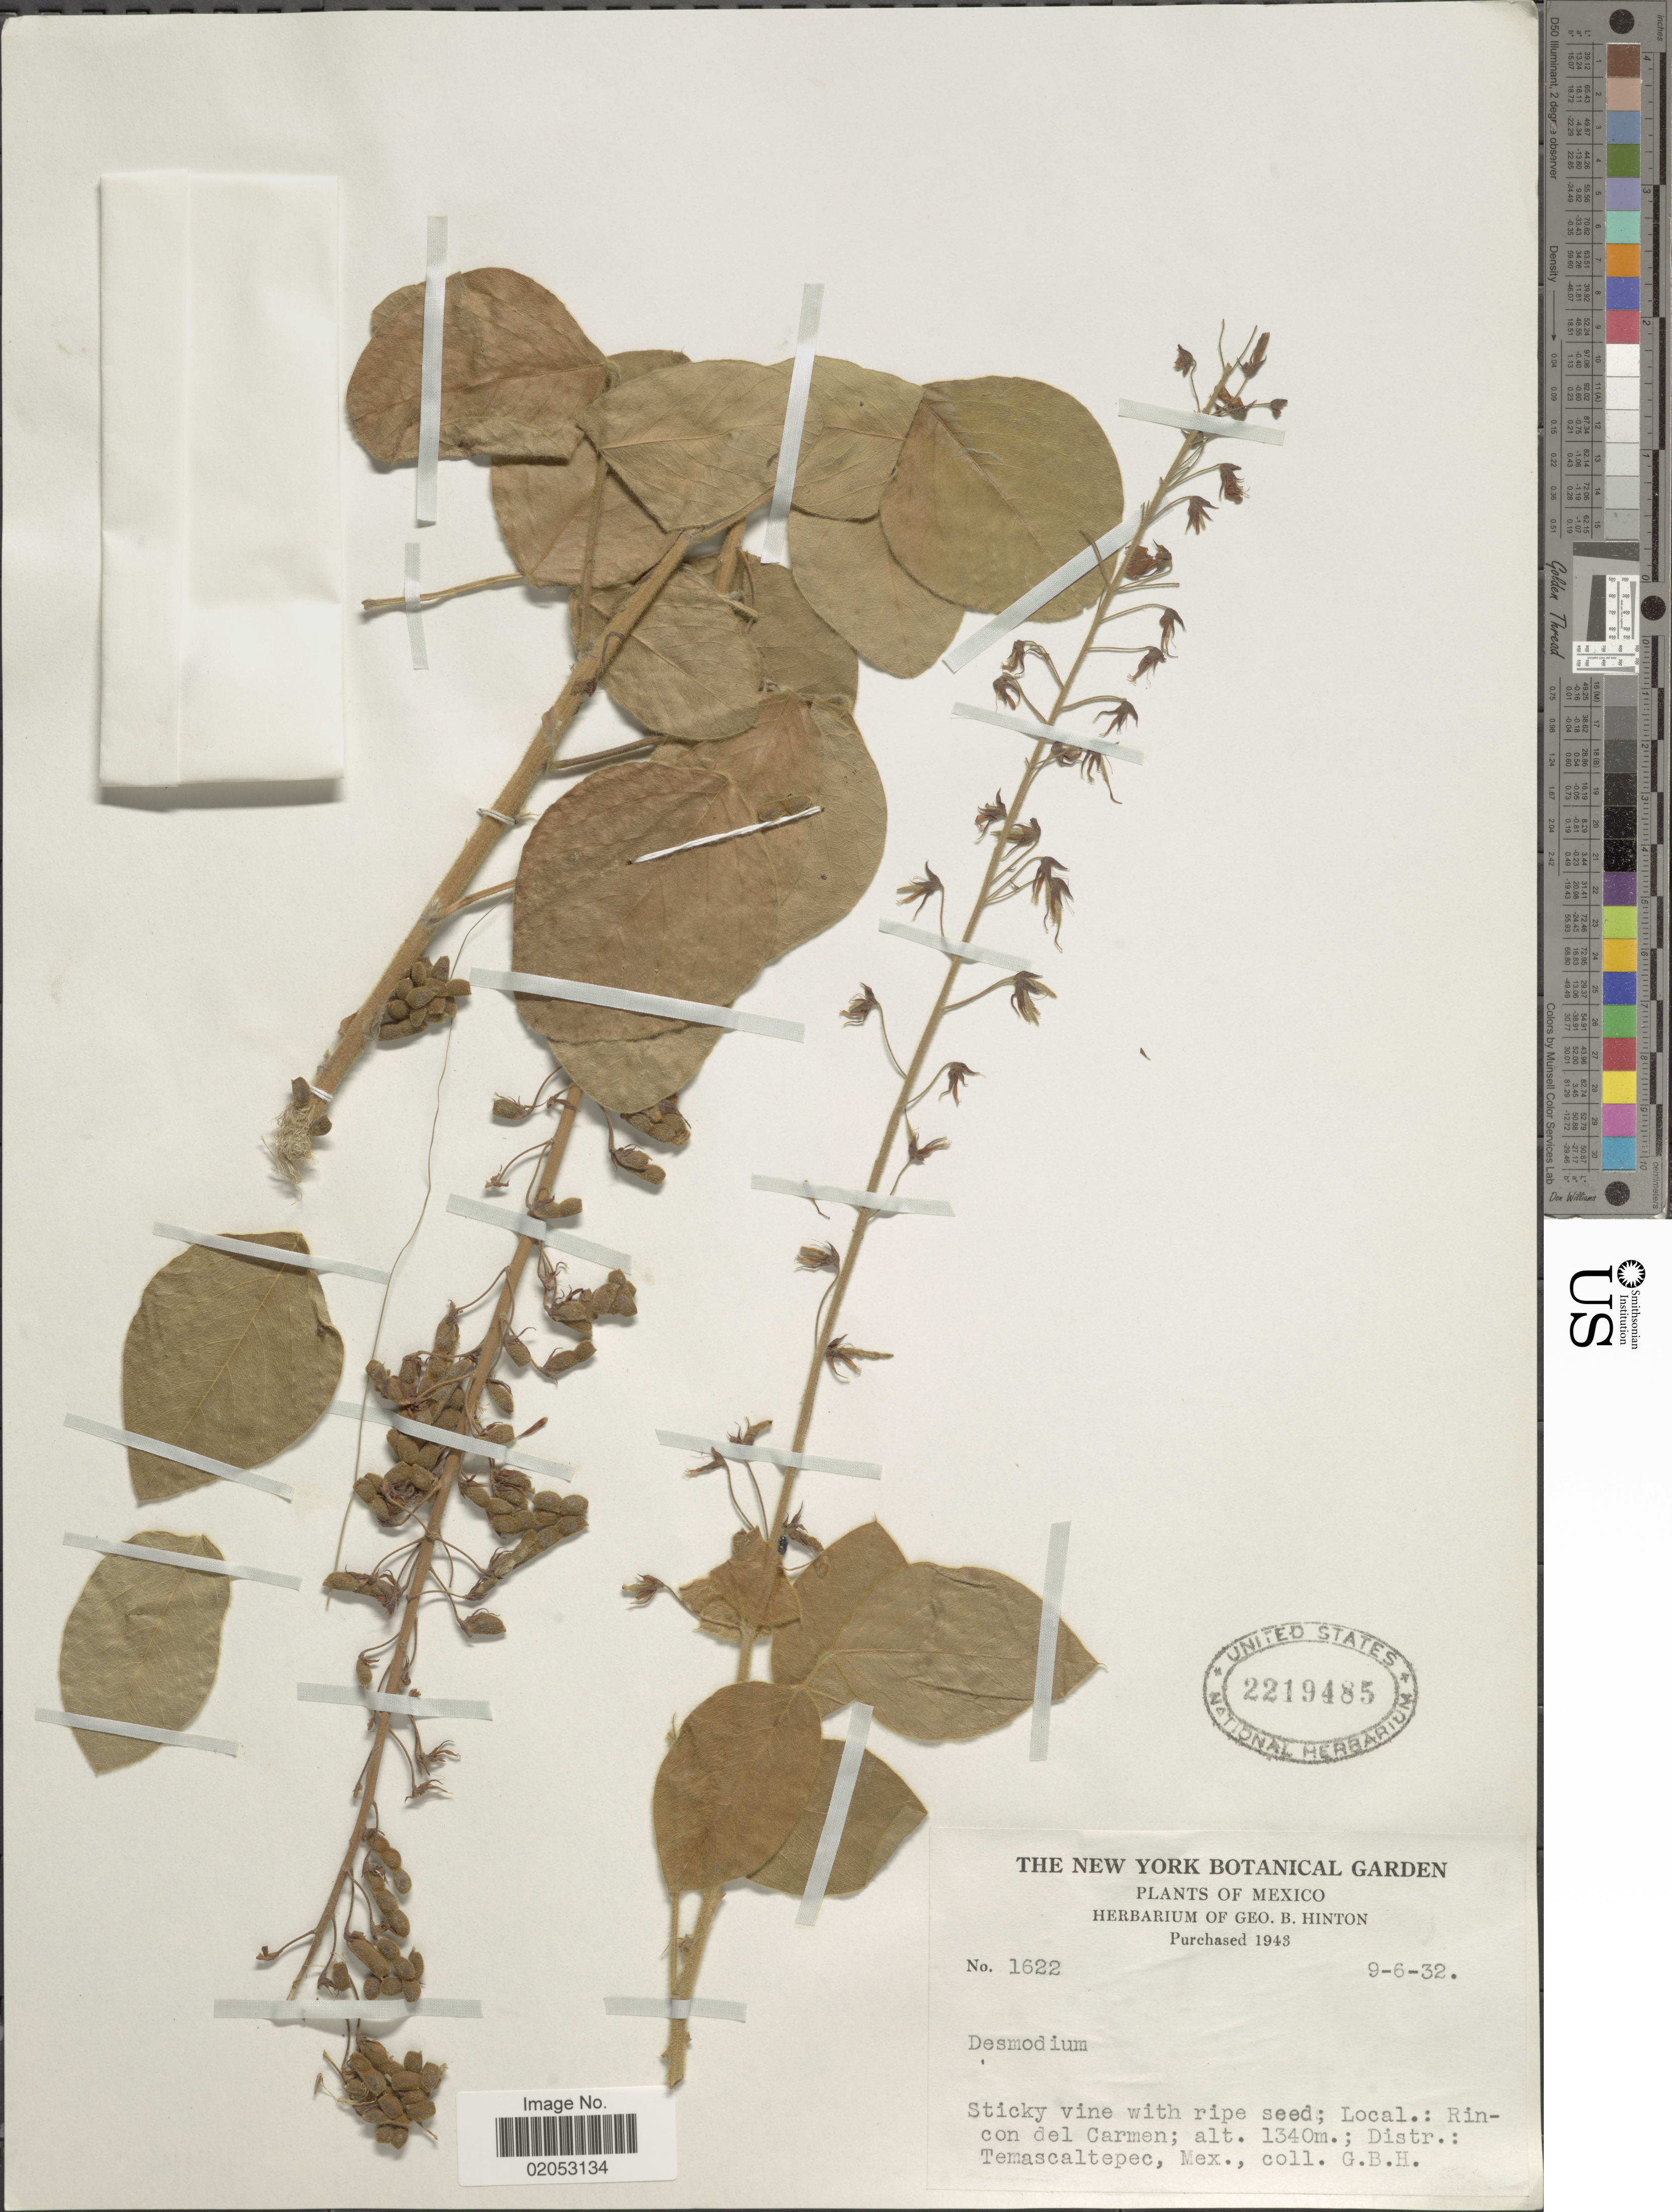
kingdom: Plantae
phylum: Tracheophyta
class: Magnoliopsida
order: Fabales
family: Fabaceae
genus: Desmodium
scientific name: Desmodium sp.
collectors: G. B. Hinton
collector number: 1622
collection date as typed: Transcribed d/m/y: 9/6/32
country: Mexico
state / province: México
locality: Rincon del Carmen; Distr.: Temascaltepec, Mex.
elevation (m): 1340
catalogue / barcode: US 2219485